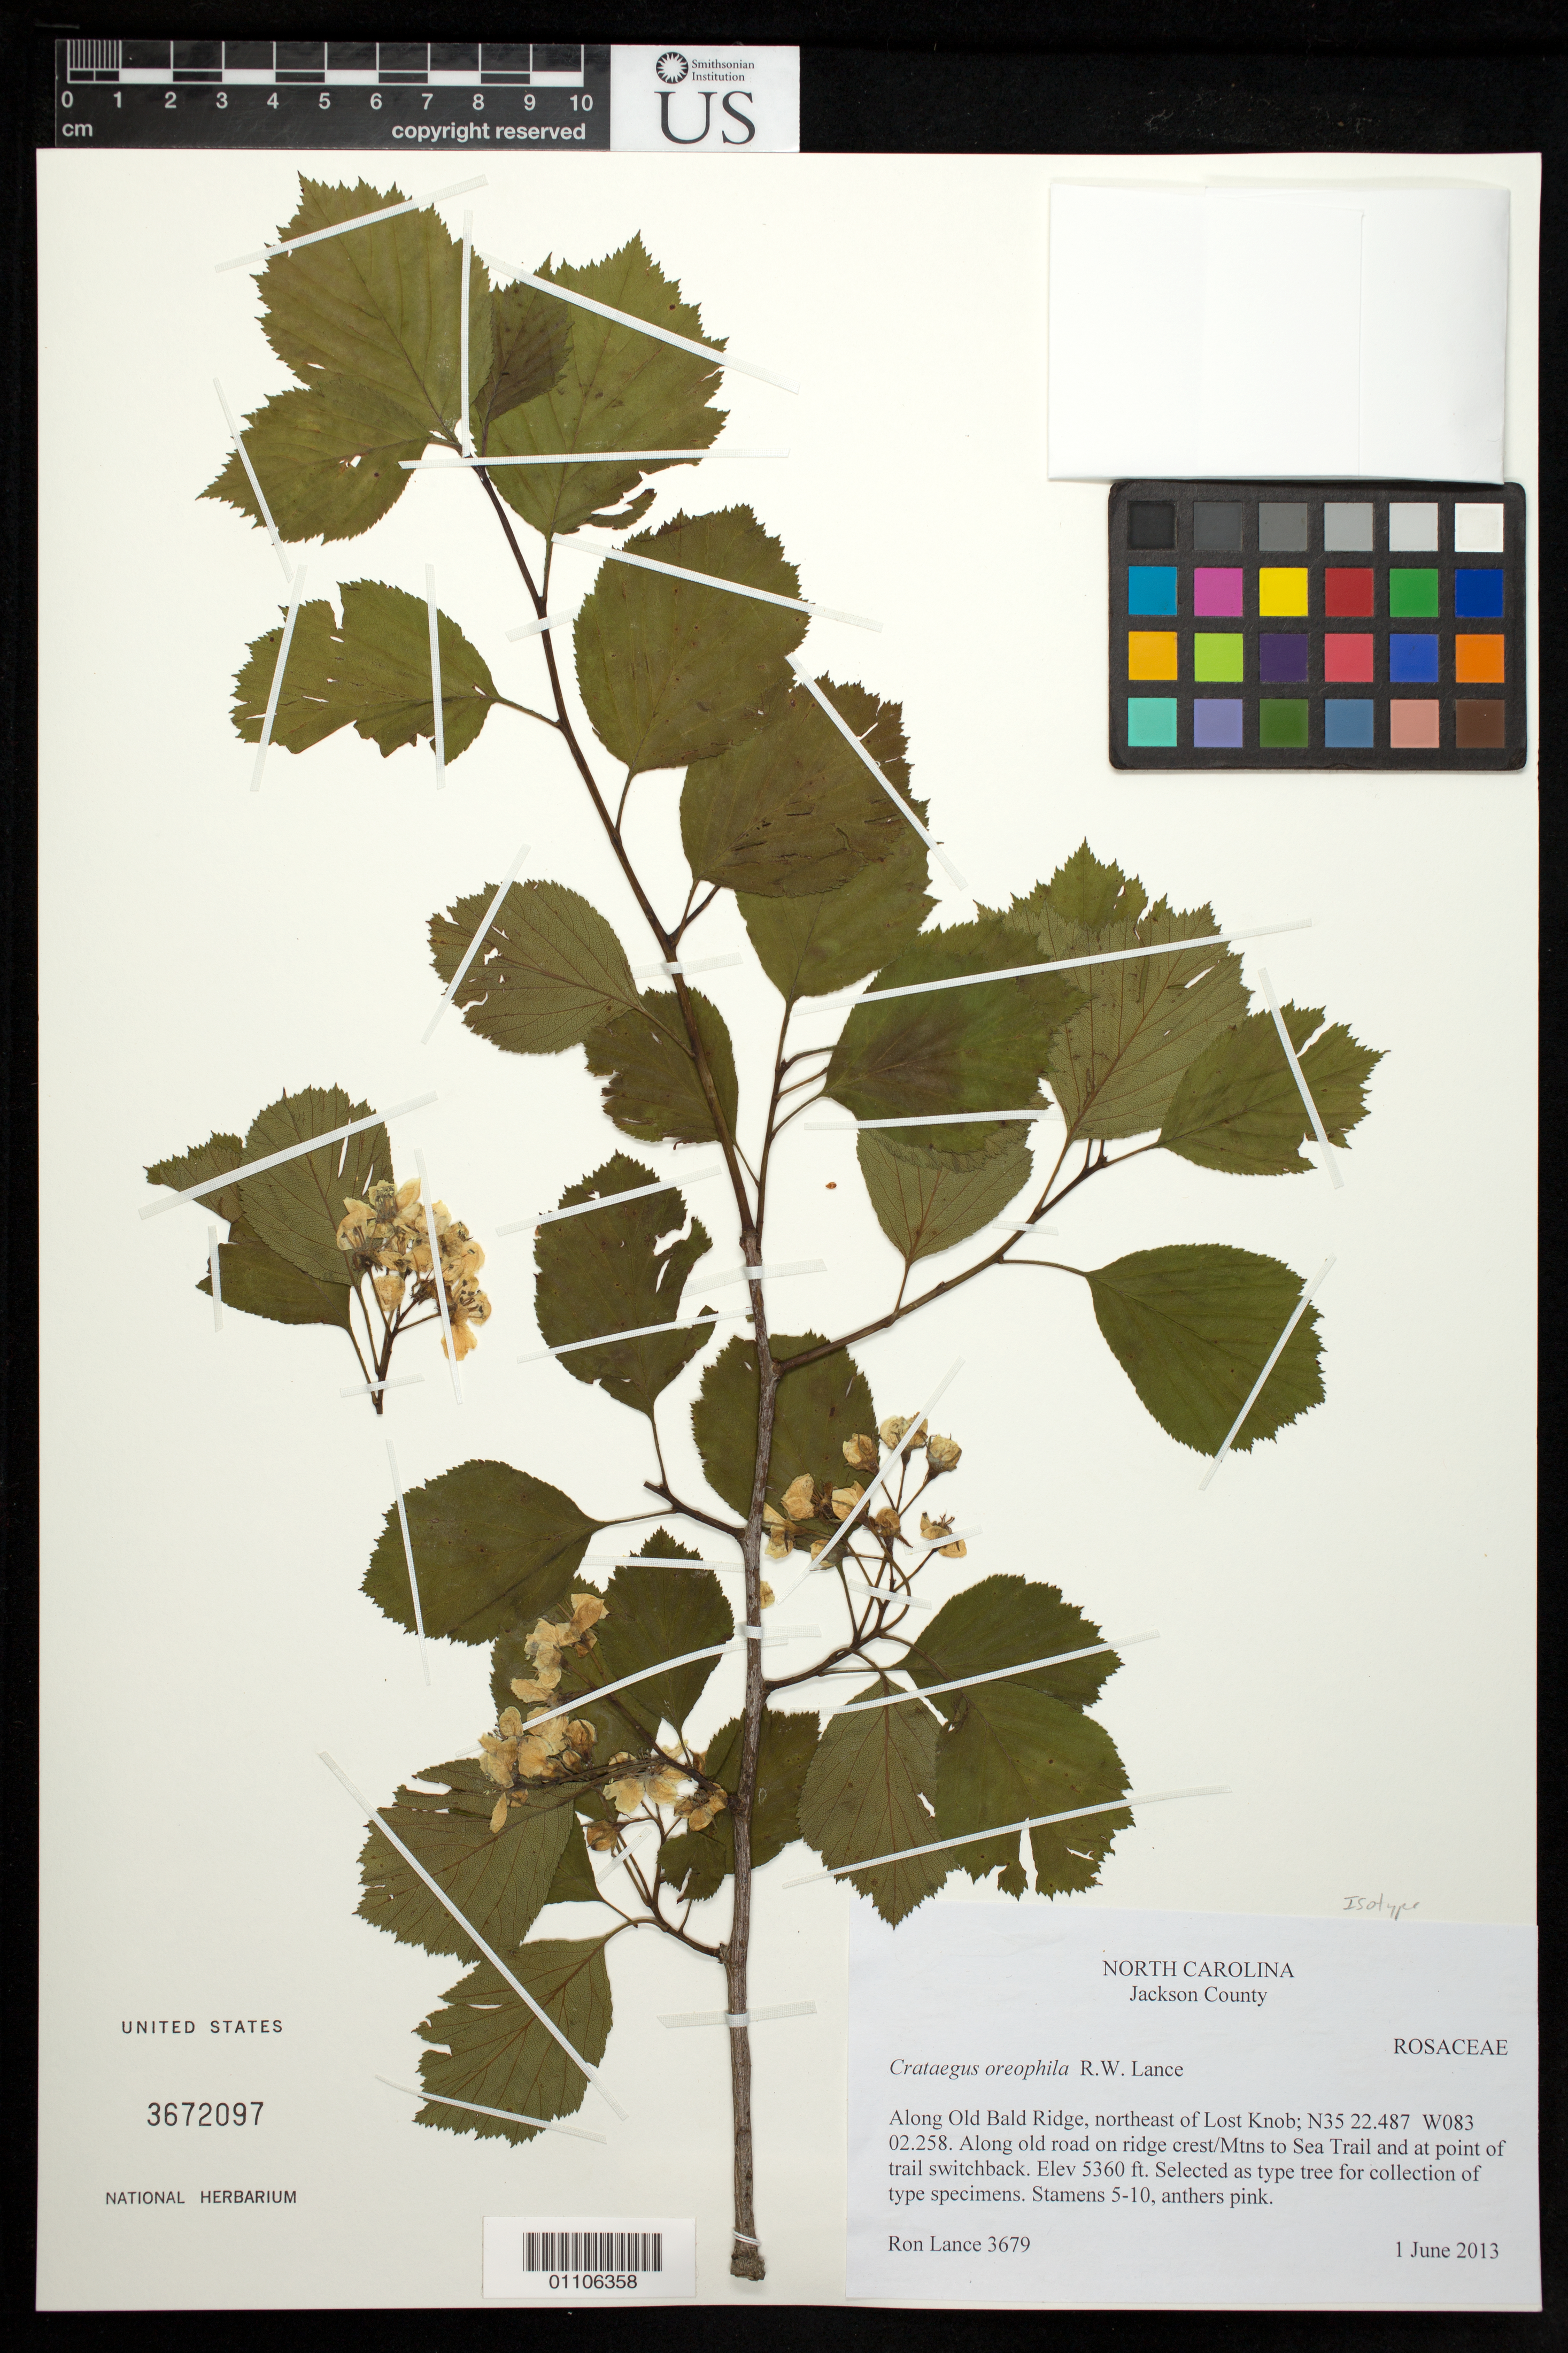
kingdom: Plantae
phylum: Tracheophyta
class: Magnoliopsida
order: Rosales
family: Rosaceae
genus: Crataegus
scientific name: Crataegus oreophila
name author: Lance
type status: Isotype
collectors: R. Lance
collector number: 3679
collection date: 2013-06-01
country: United States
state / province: North Carolina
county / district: Jackson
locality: Along Old Bald Ridge, northeast of Lost Knob; along old road on ridge crest/Mts to Sea Trail and at point of trail switchback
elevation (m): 1634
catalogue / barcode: US 3672097